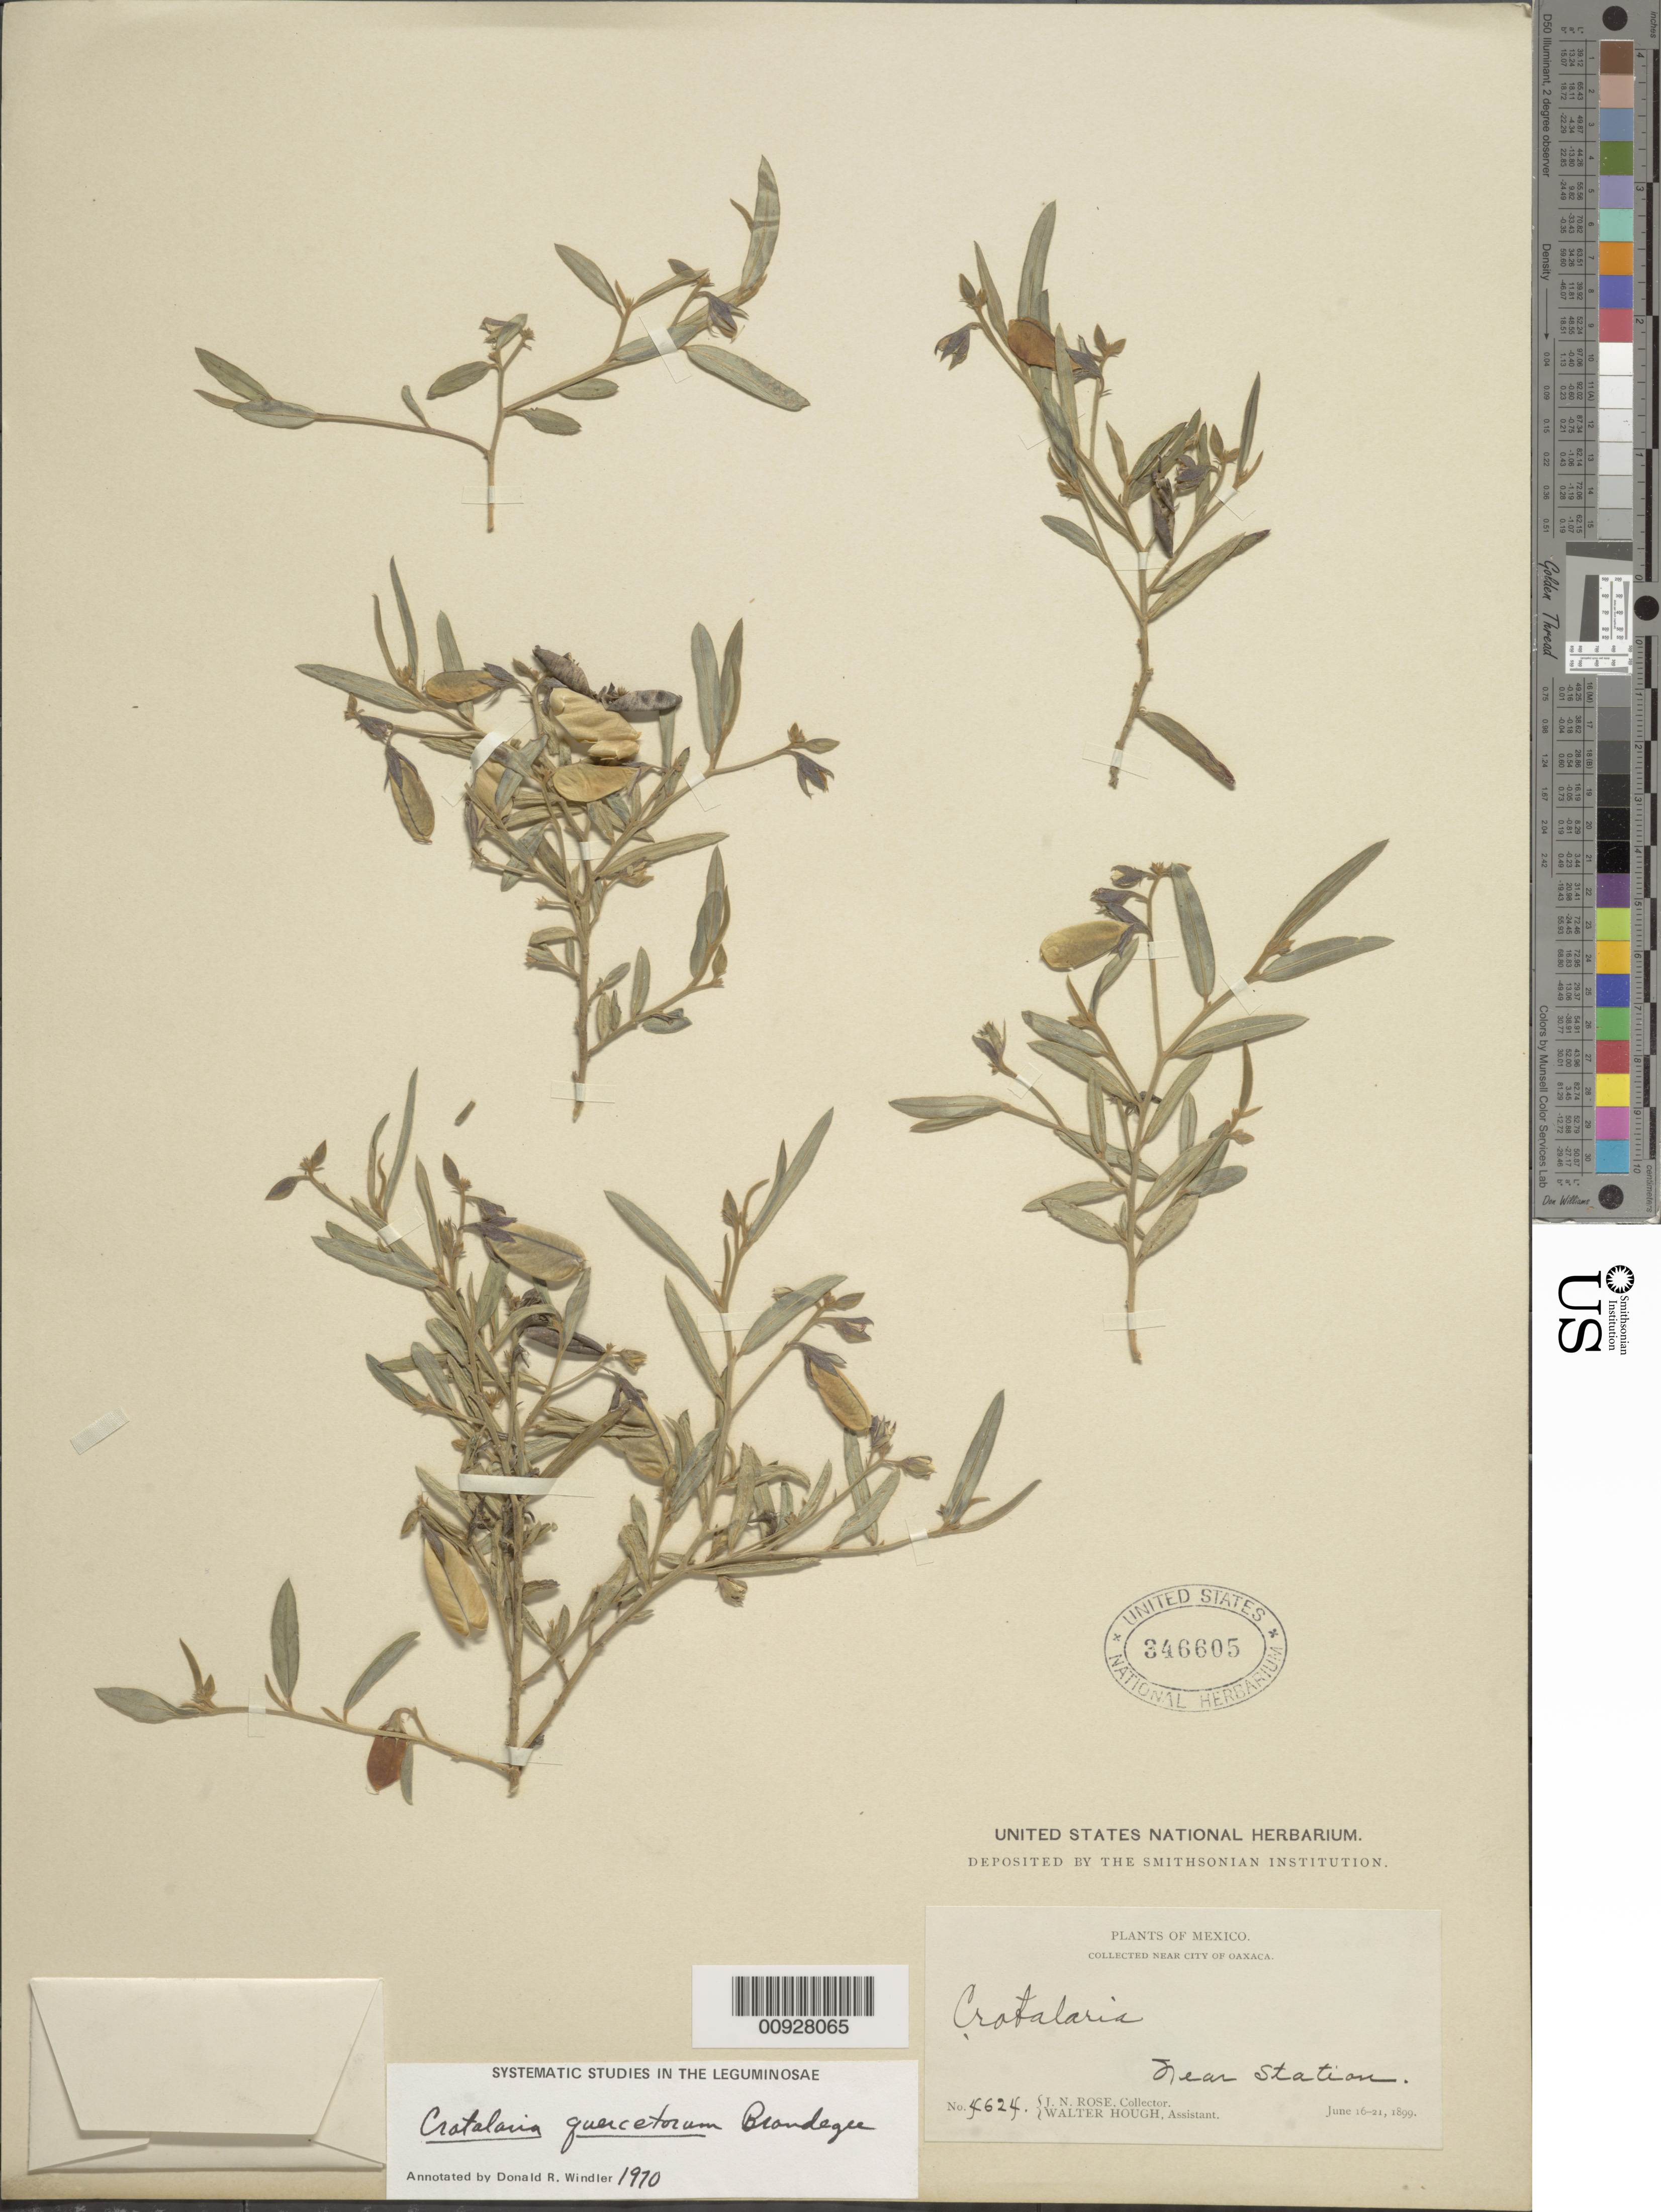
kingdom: Plantae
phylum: Tracheophyta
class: Magnoliopsida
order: Fabales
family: Fabaceae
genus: Crotalaria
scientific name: Crotalaria quercetorum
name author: Brandegee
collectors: J. N. Rose & W. Hough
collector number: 4624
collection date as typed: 16 Jun 1899 to 21 Jun 1899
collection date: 1899-06-16/1899-06-21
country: Mexico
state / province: Oaxaca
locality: Near Station. Near city of Oaxaca.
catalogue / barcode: US 346605